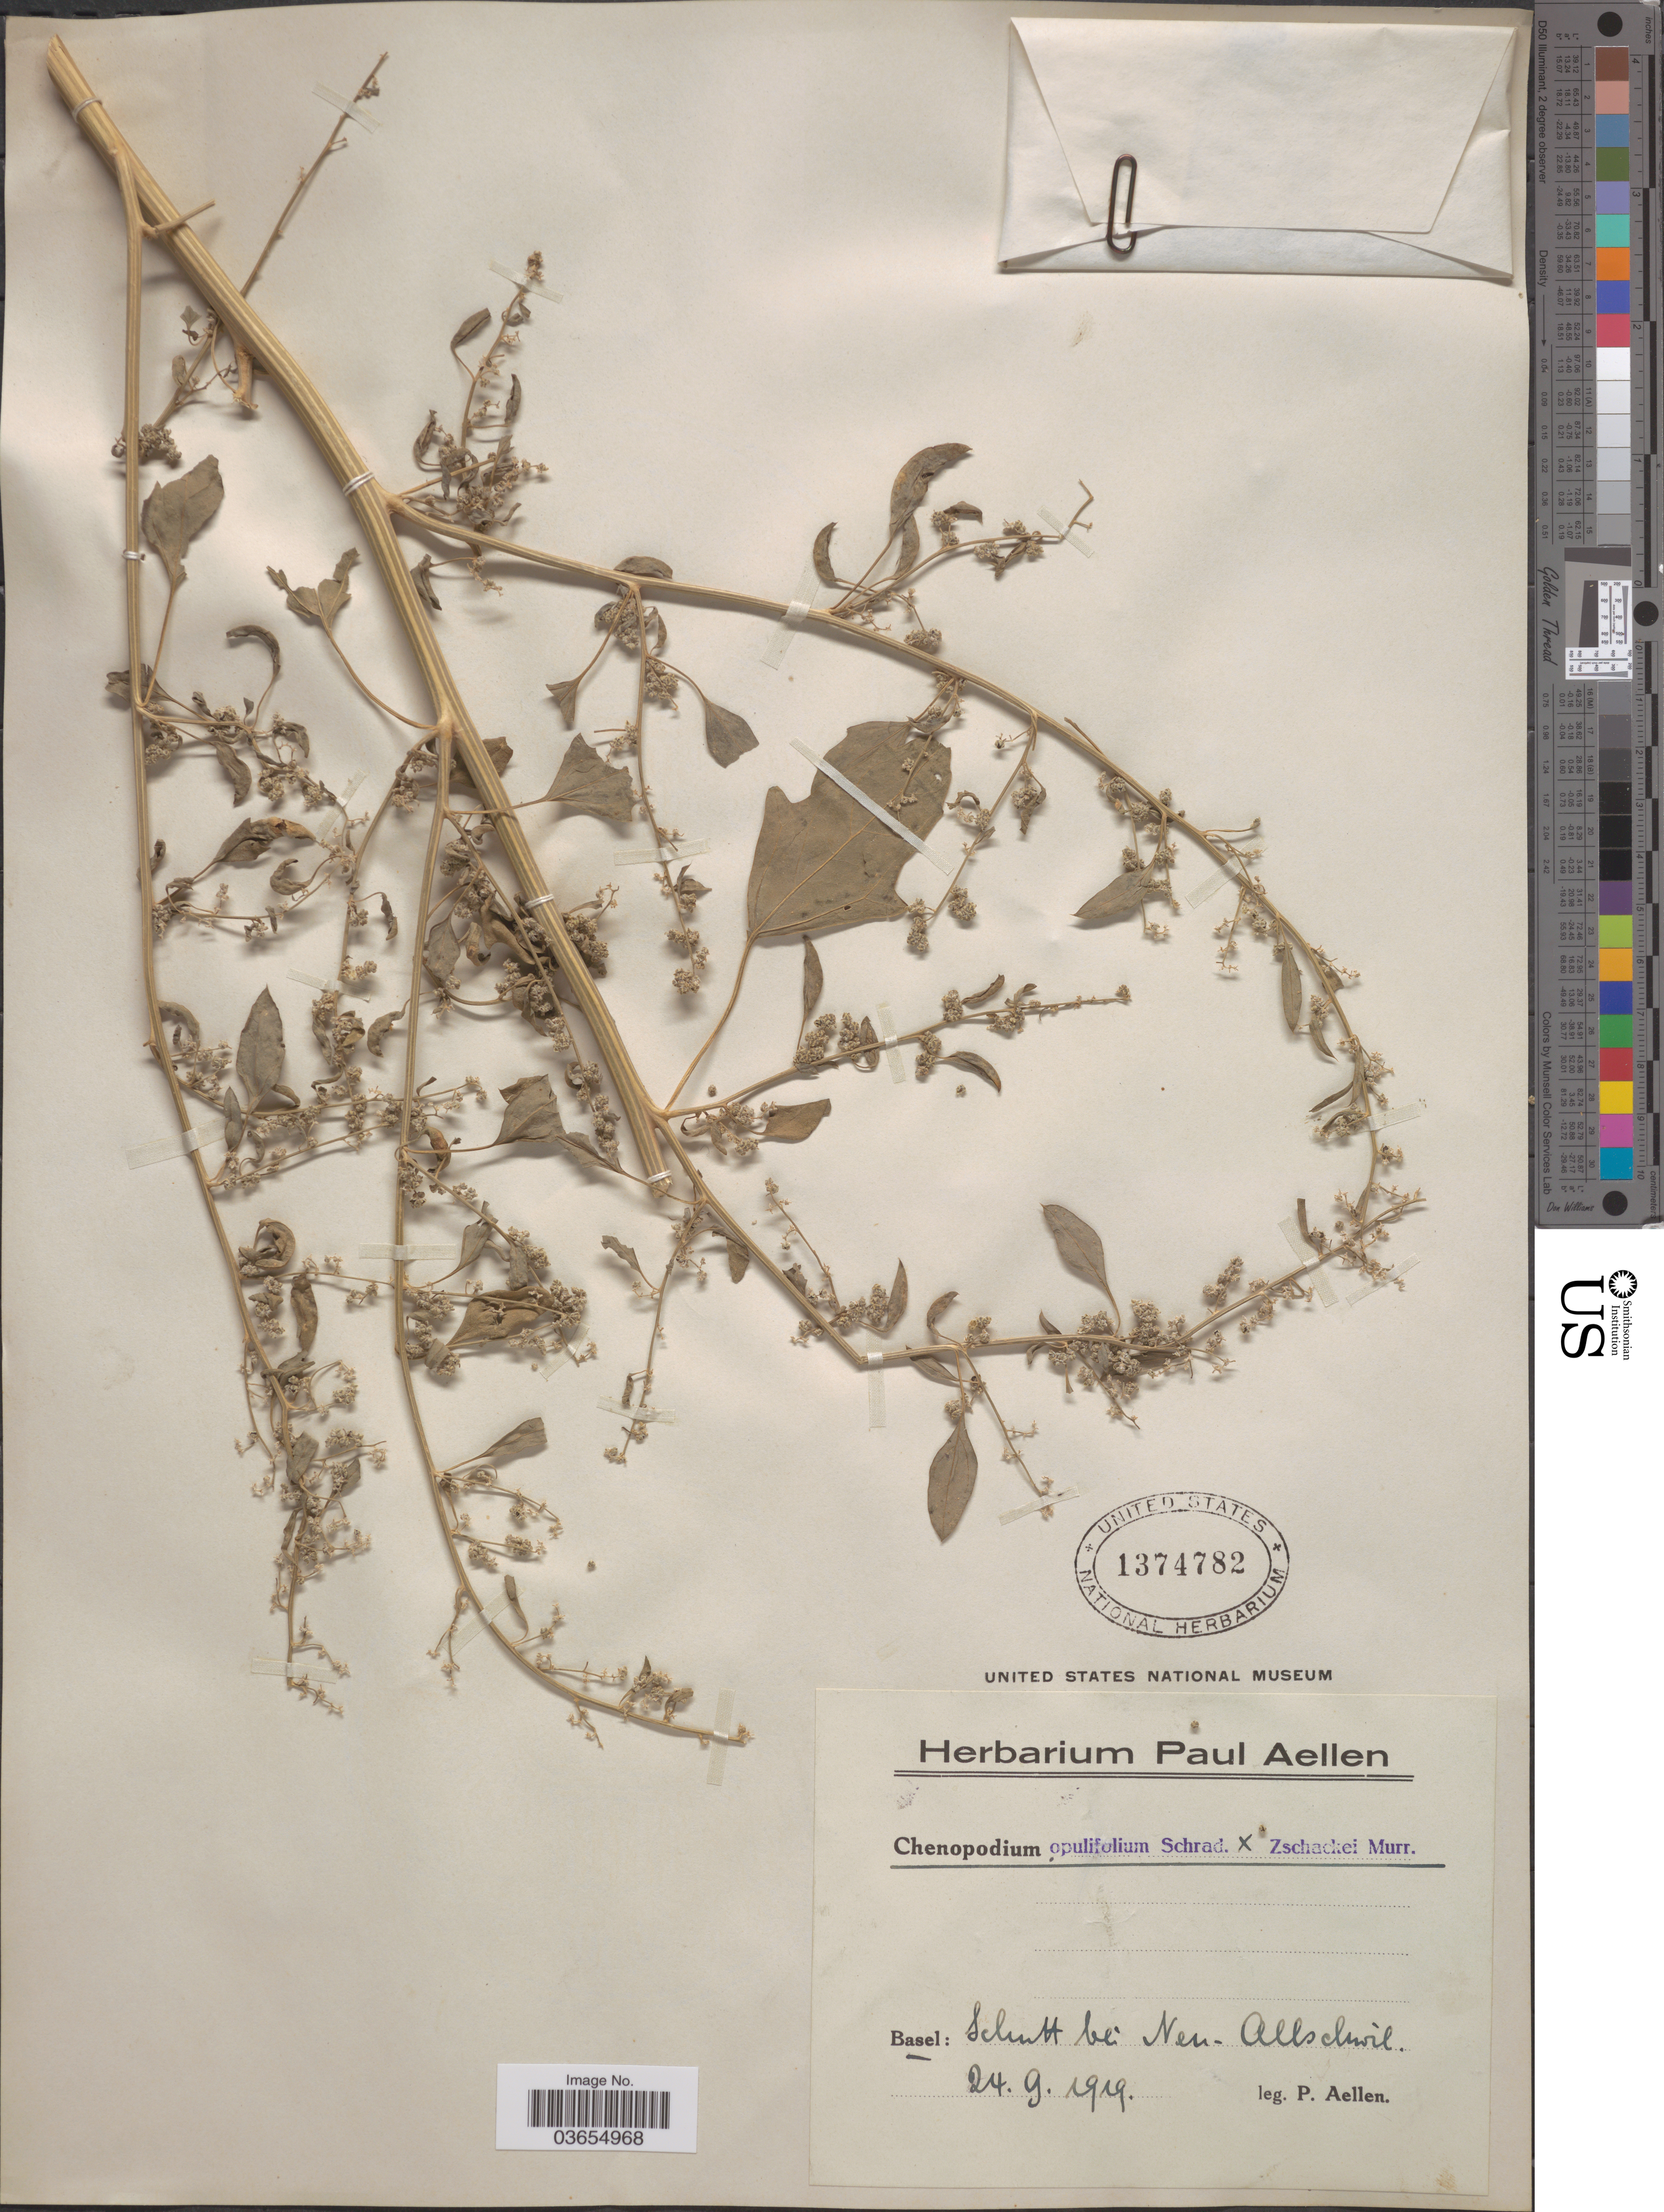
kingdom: Plantae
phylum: Tracheophyta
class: Magnoliopsida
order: Caryophyllales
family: Amaranthaceae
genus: Chenopodium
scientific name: Chenopodium opulifolium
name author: Schrad. ex W.D.J. Koch & Ziz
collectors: P. Aellen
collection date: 1919-09-24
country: Switzerland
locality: Basel: Schutt bei Neu-Allschwil.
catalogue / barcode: US 1374782